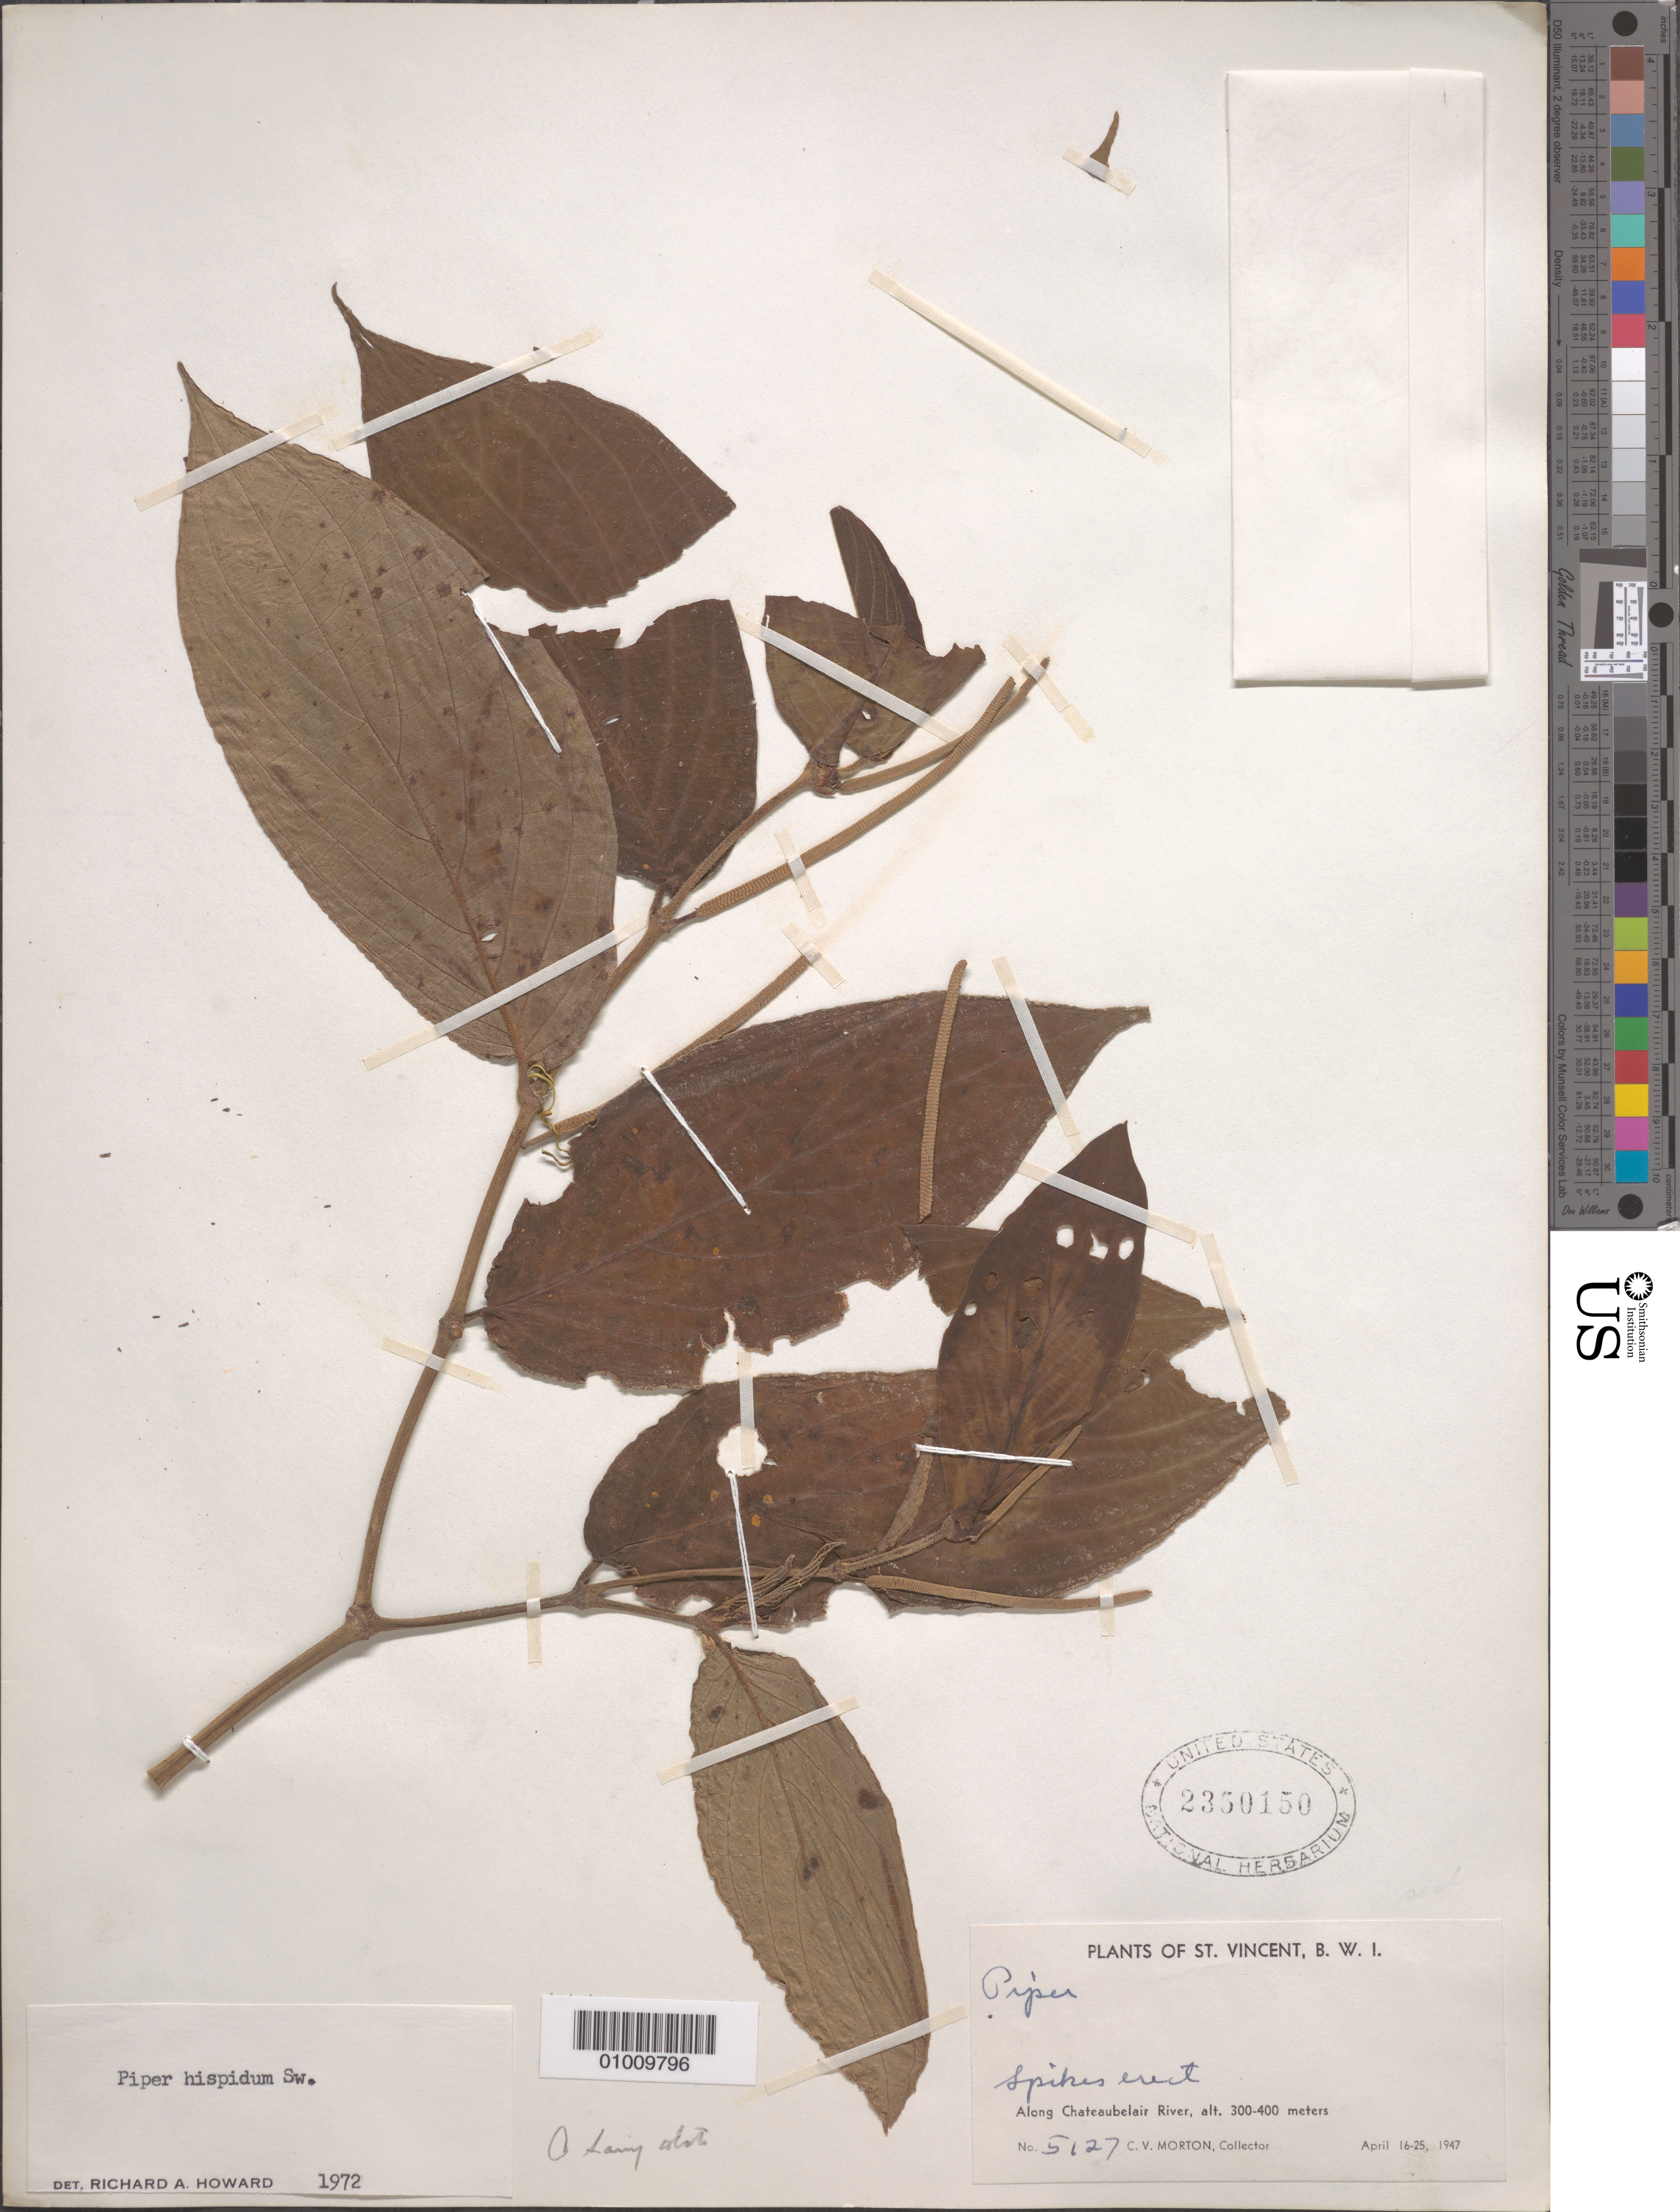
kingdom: Plantae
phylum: Tracheophyta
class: Magnoliopsida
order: Piperales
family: Piperaceae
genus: Piper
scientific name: Piper hispidum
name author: Sw.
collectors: C. V. Morton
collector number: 5127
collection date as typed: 16 Apr 1947 to 25 Apr 1947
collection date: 1947-04-16/1947-04-25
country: St. Vincent - Grenadines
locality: Along Chateaubelair River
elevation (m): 300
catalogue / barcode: US 2350150